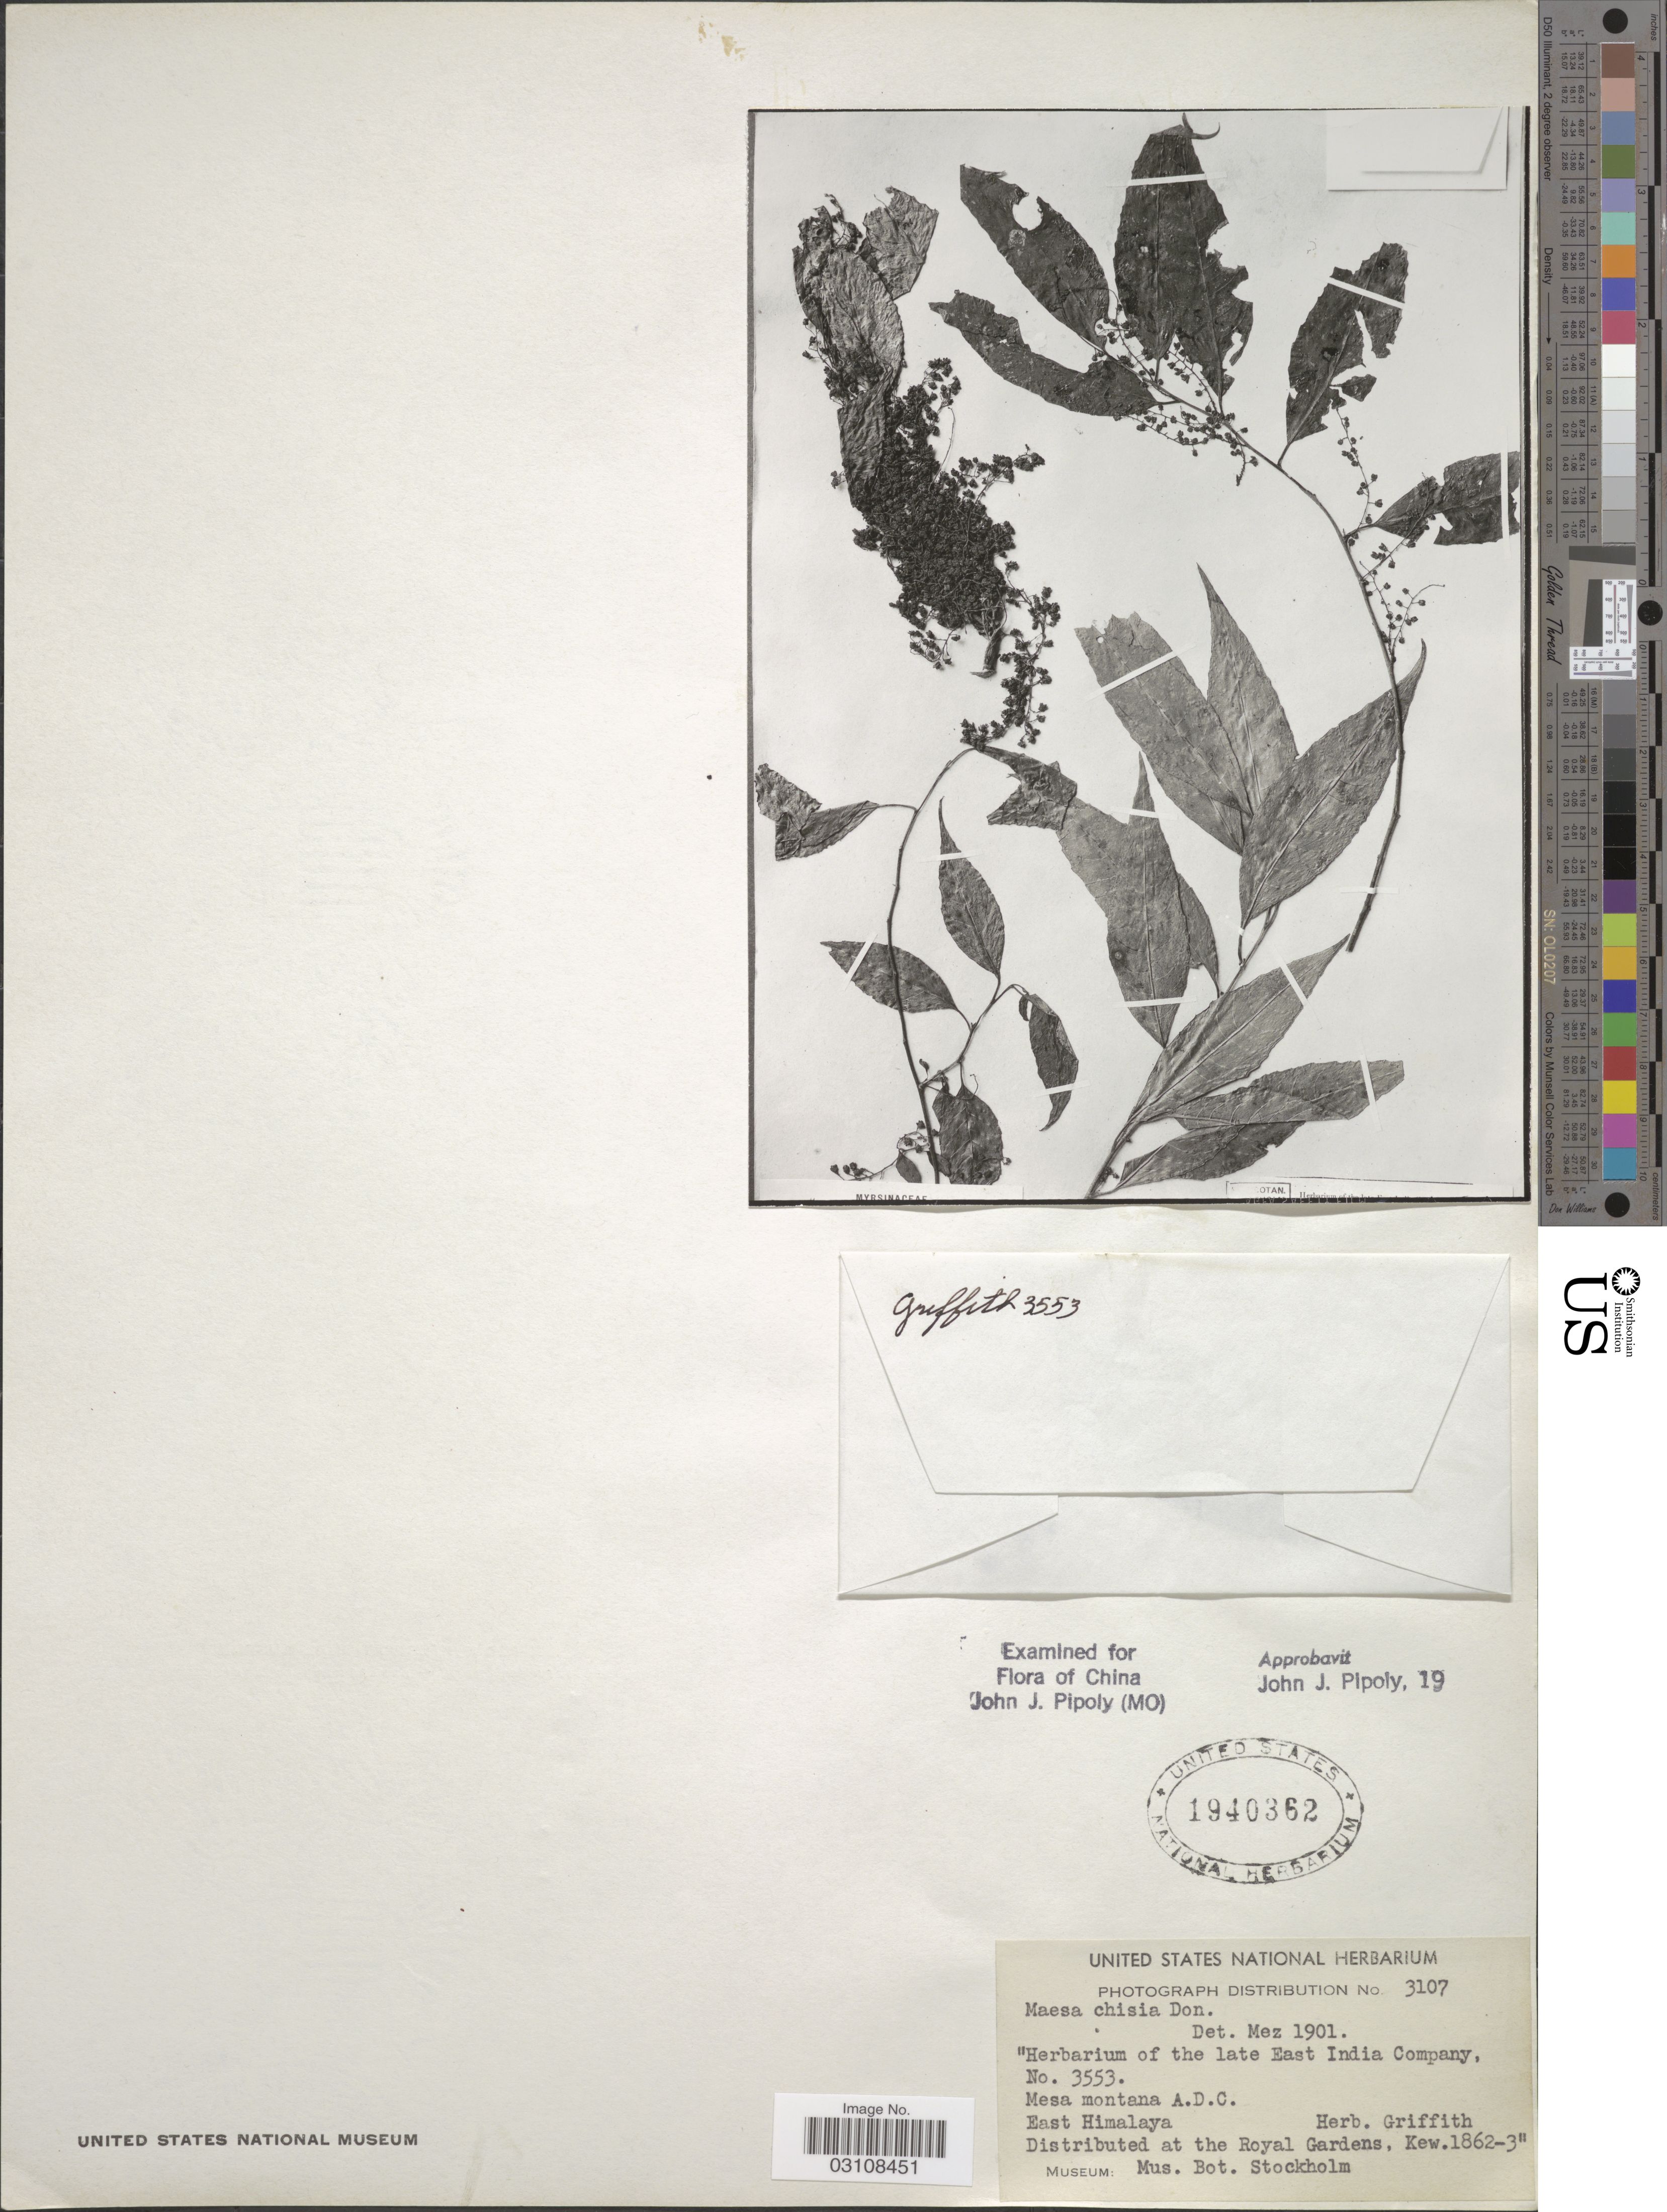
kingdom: Plantae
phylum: Tracheophyta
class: Magnoliopsida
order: Ericales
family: Primulaceae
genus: Maesa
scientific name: Maesa consanguinea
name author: Merr.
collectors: ex herb. Griffith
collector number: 3553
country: India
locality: Mesa montana A.D.C. East Himalaya.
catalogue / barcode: US 1940362